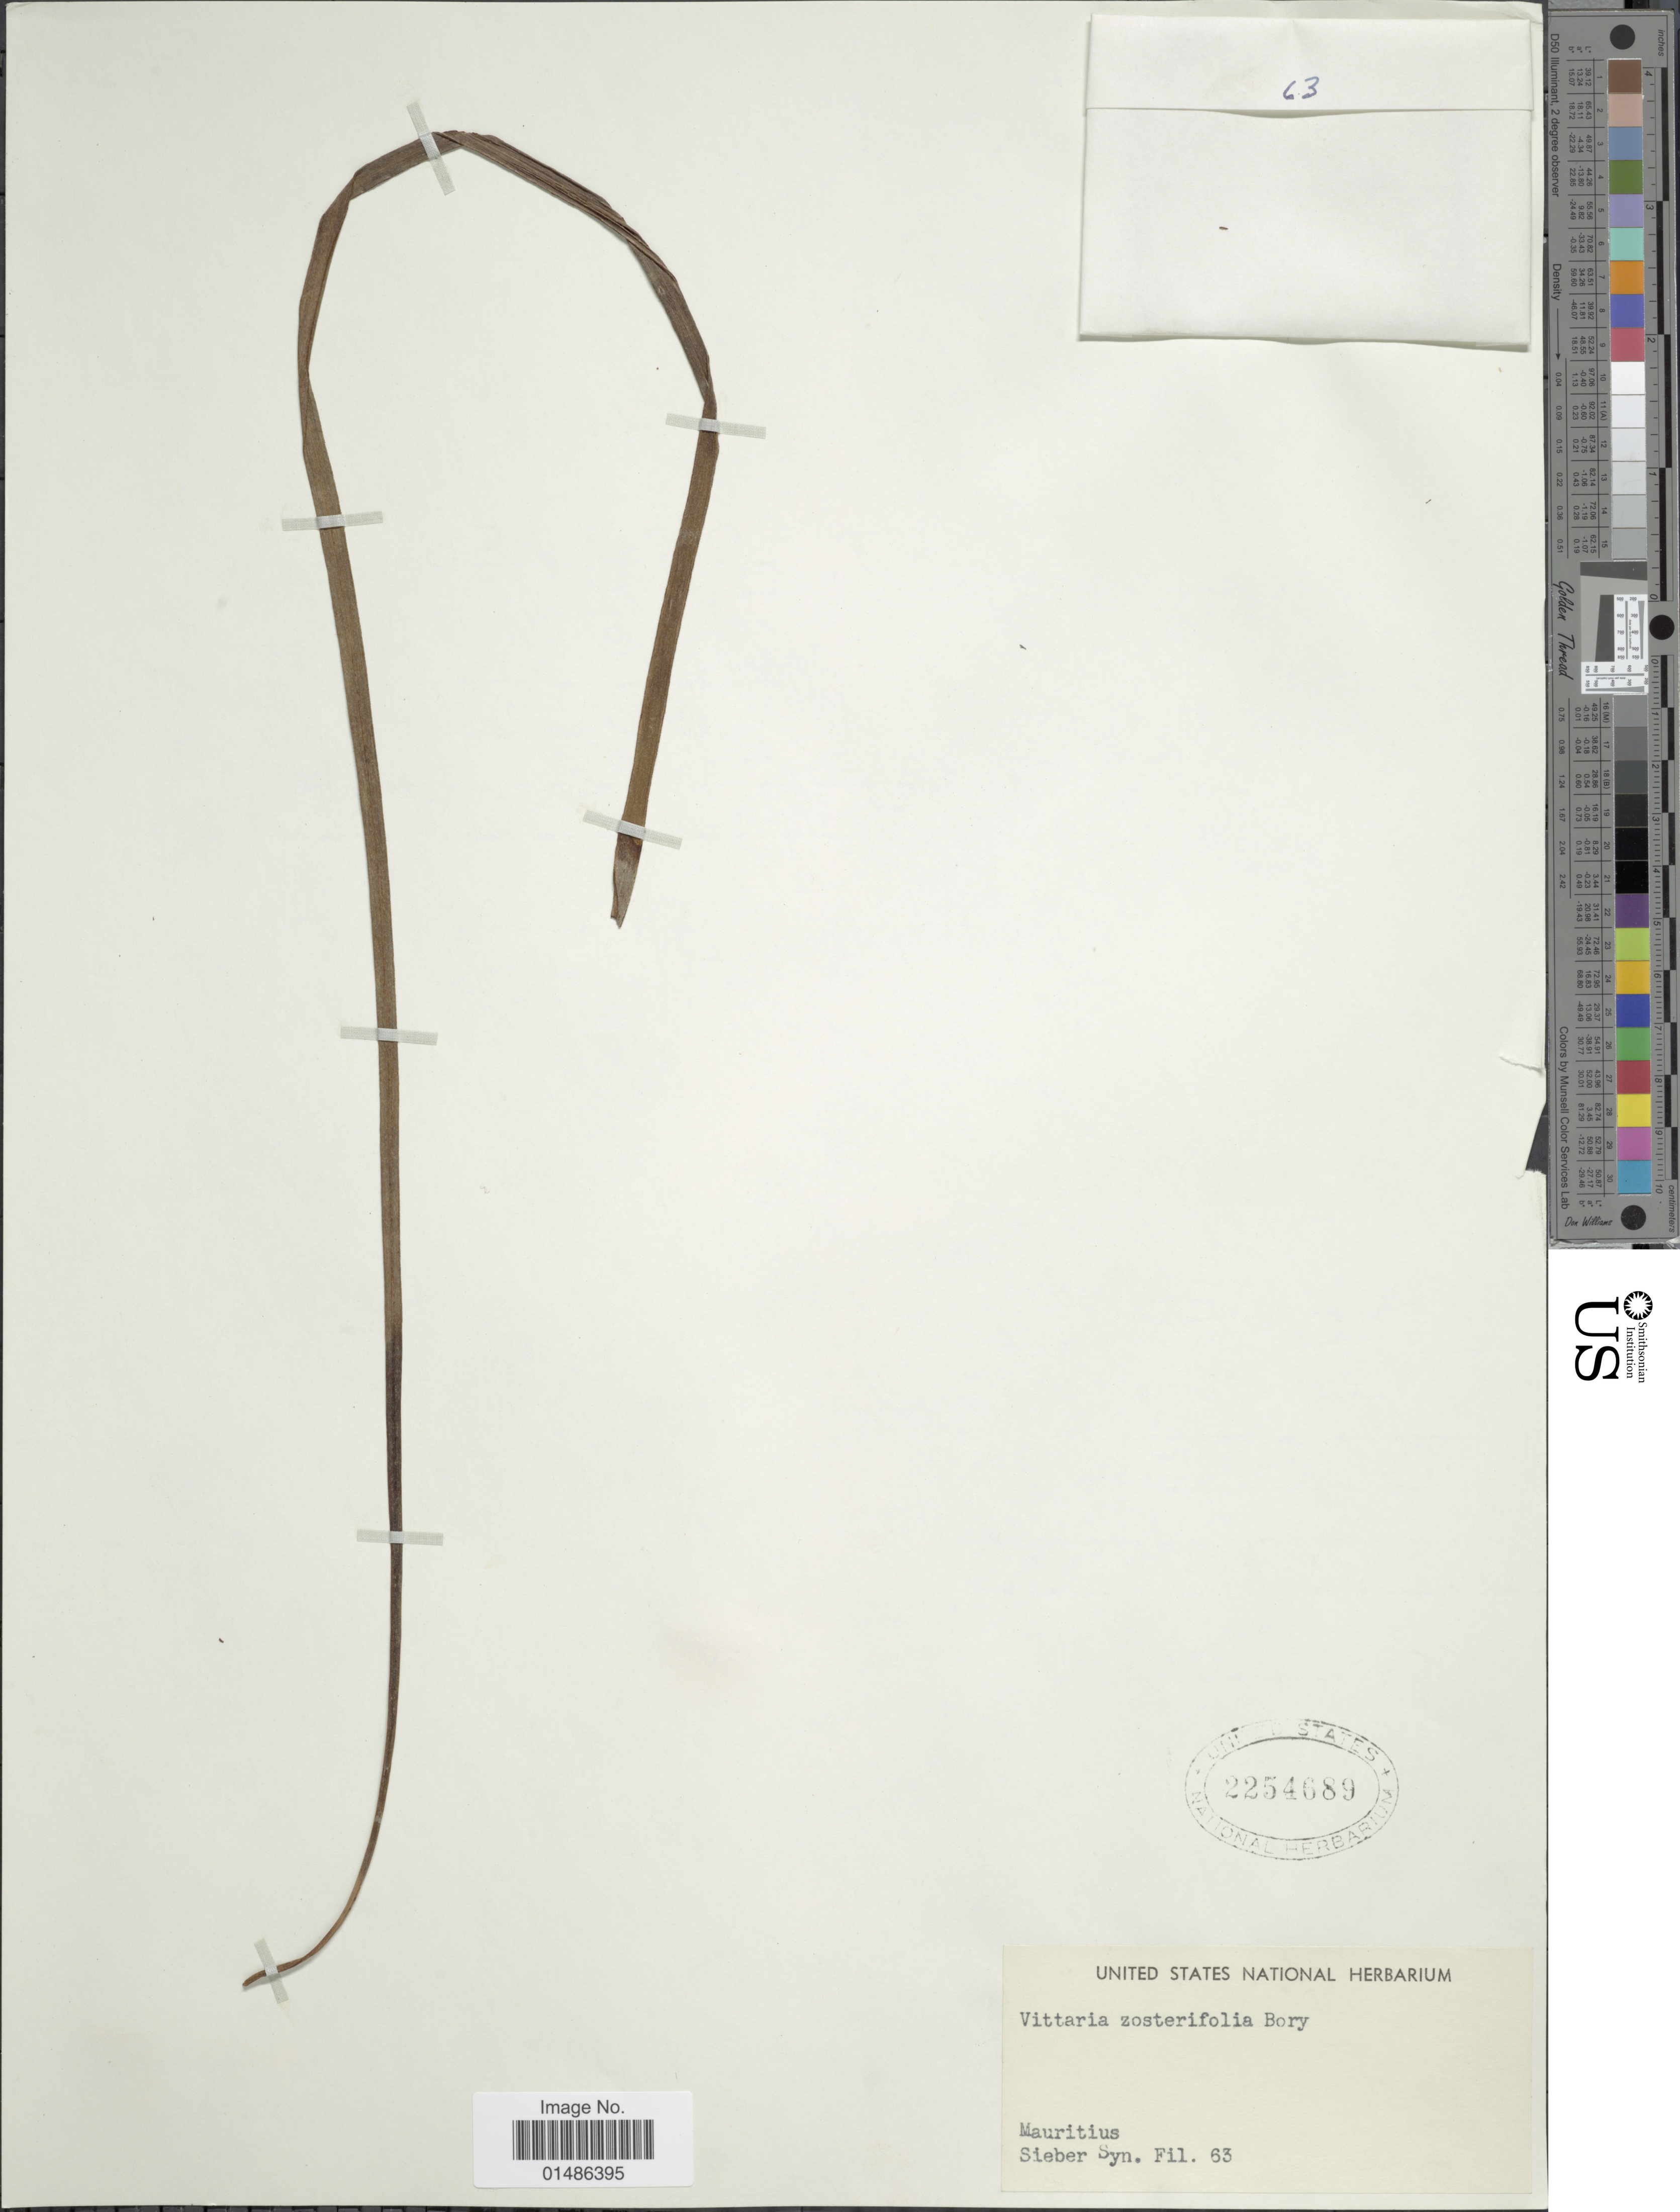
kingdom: Plantae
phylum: Tracheophyta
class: Polypodiopsida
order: Polypodiales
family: Pteridaceae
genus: Haplopteris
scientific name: Haplopteris zosterifolia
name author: (Willd.) E.H. Crane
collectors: S. Sieber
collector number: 63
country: Mauritius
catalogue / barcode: US 2254689